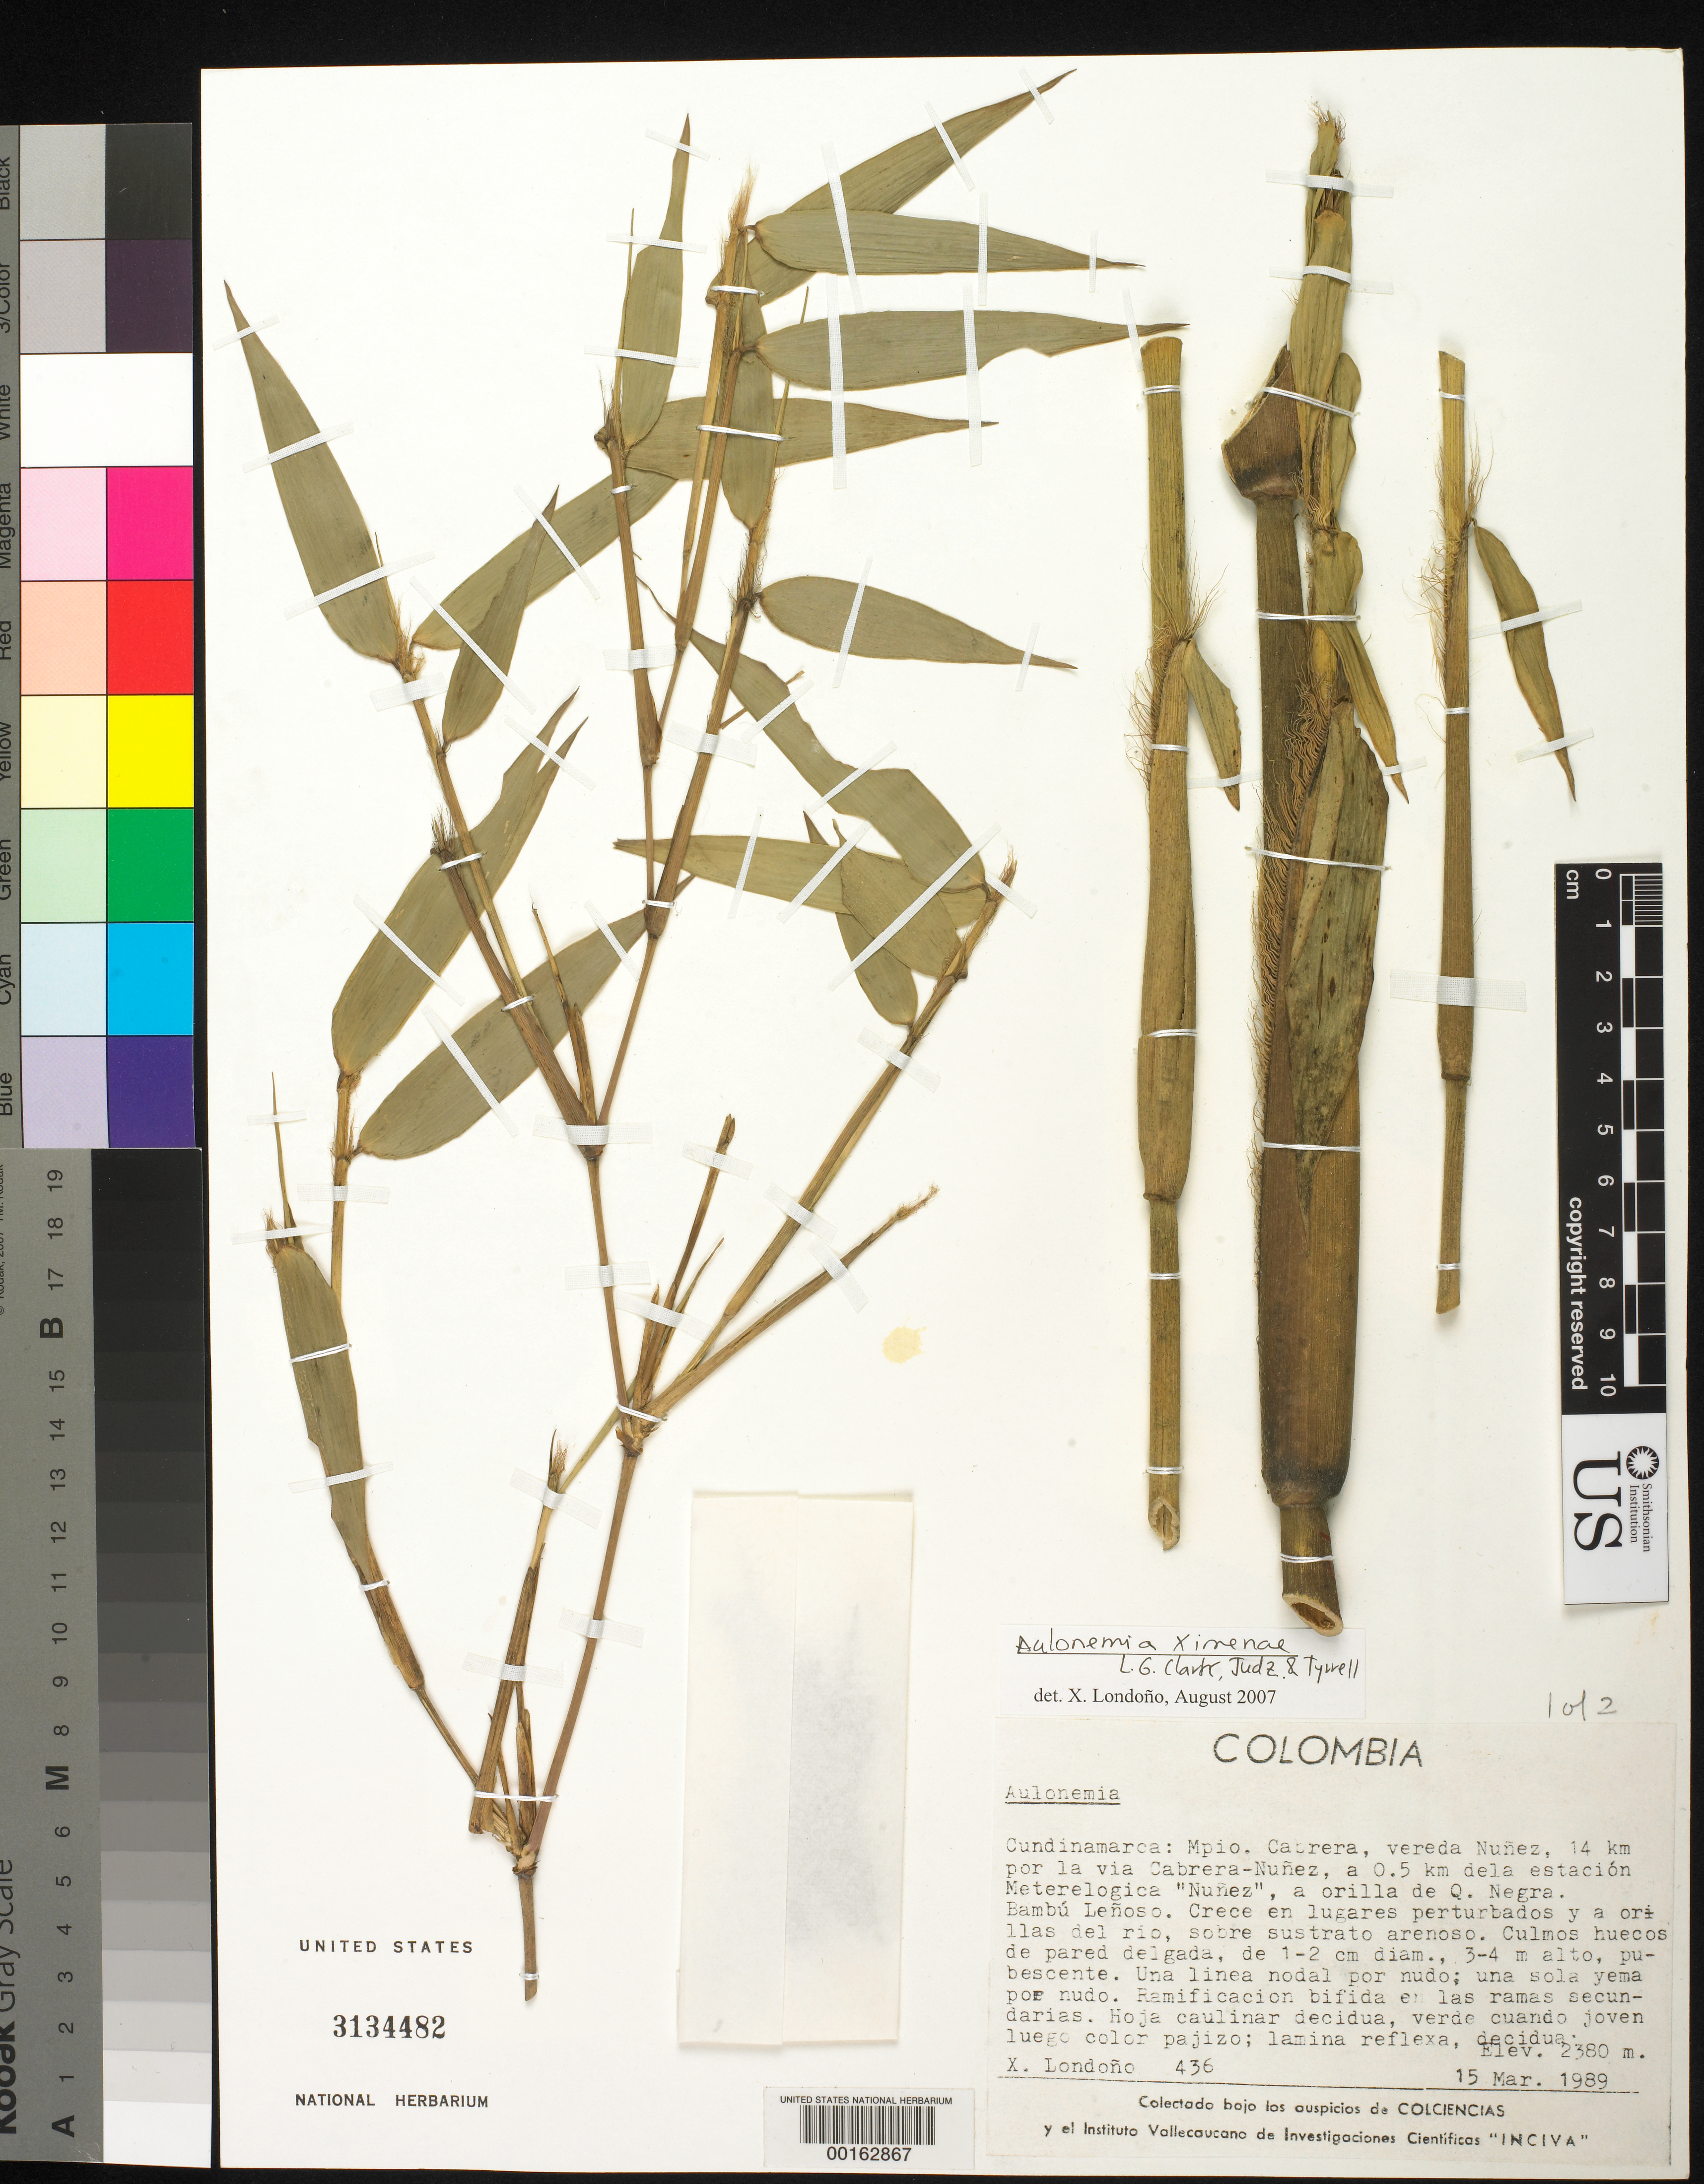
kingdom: Plantae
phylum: Tracheophyta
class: Liliopsida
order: Poales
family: Poaceae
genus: Aulonemia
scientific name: Aulonemia ximenae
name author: L.G. Clark et al.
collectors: X. Londoño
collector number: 436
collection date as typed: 15 Mar 1989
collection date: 1989-03-15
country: Colombia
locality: Cabrera-Nunez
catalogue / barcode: US 3134482